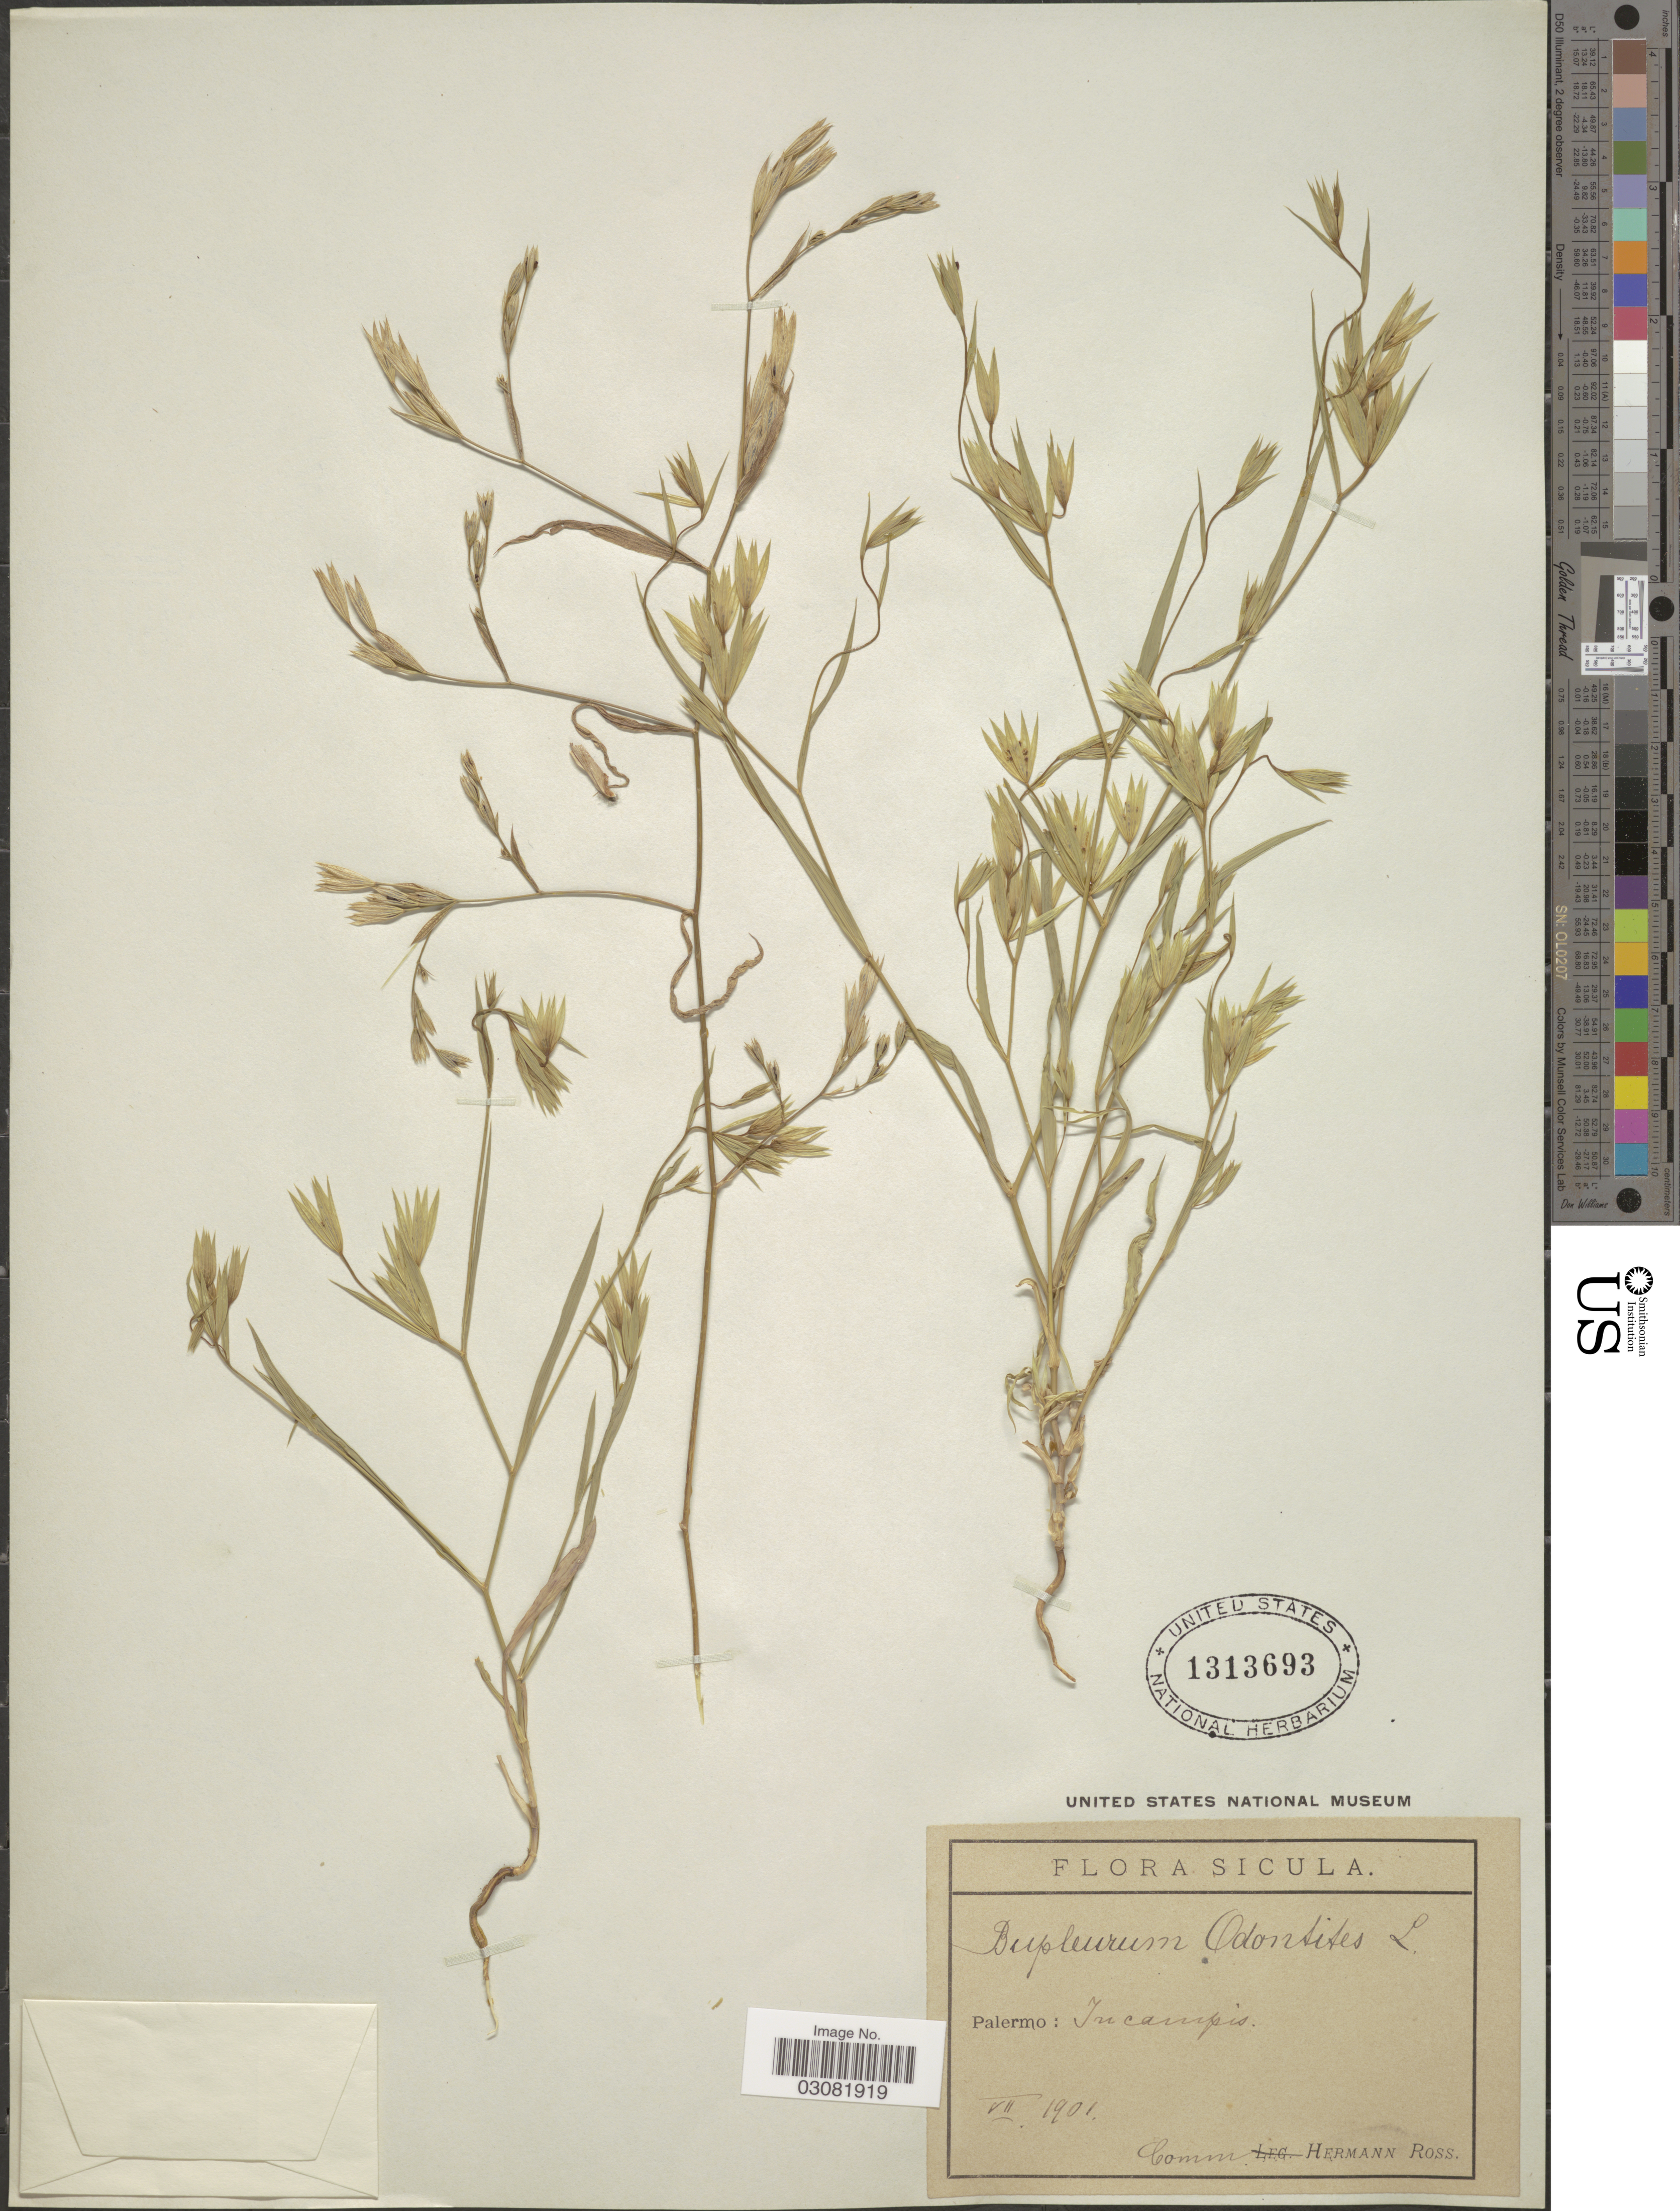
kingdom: Plantae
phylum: Tracheophyta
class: Magnoliopsida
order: Apiales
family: Apiaceae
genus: Bupleurum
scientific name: Bupleurum odontites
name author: L.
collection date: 1901-07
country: Italy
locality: Sicula. Palermo: In campis.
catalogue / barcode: US 1313693